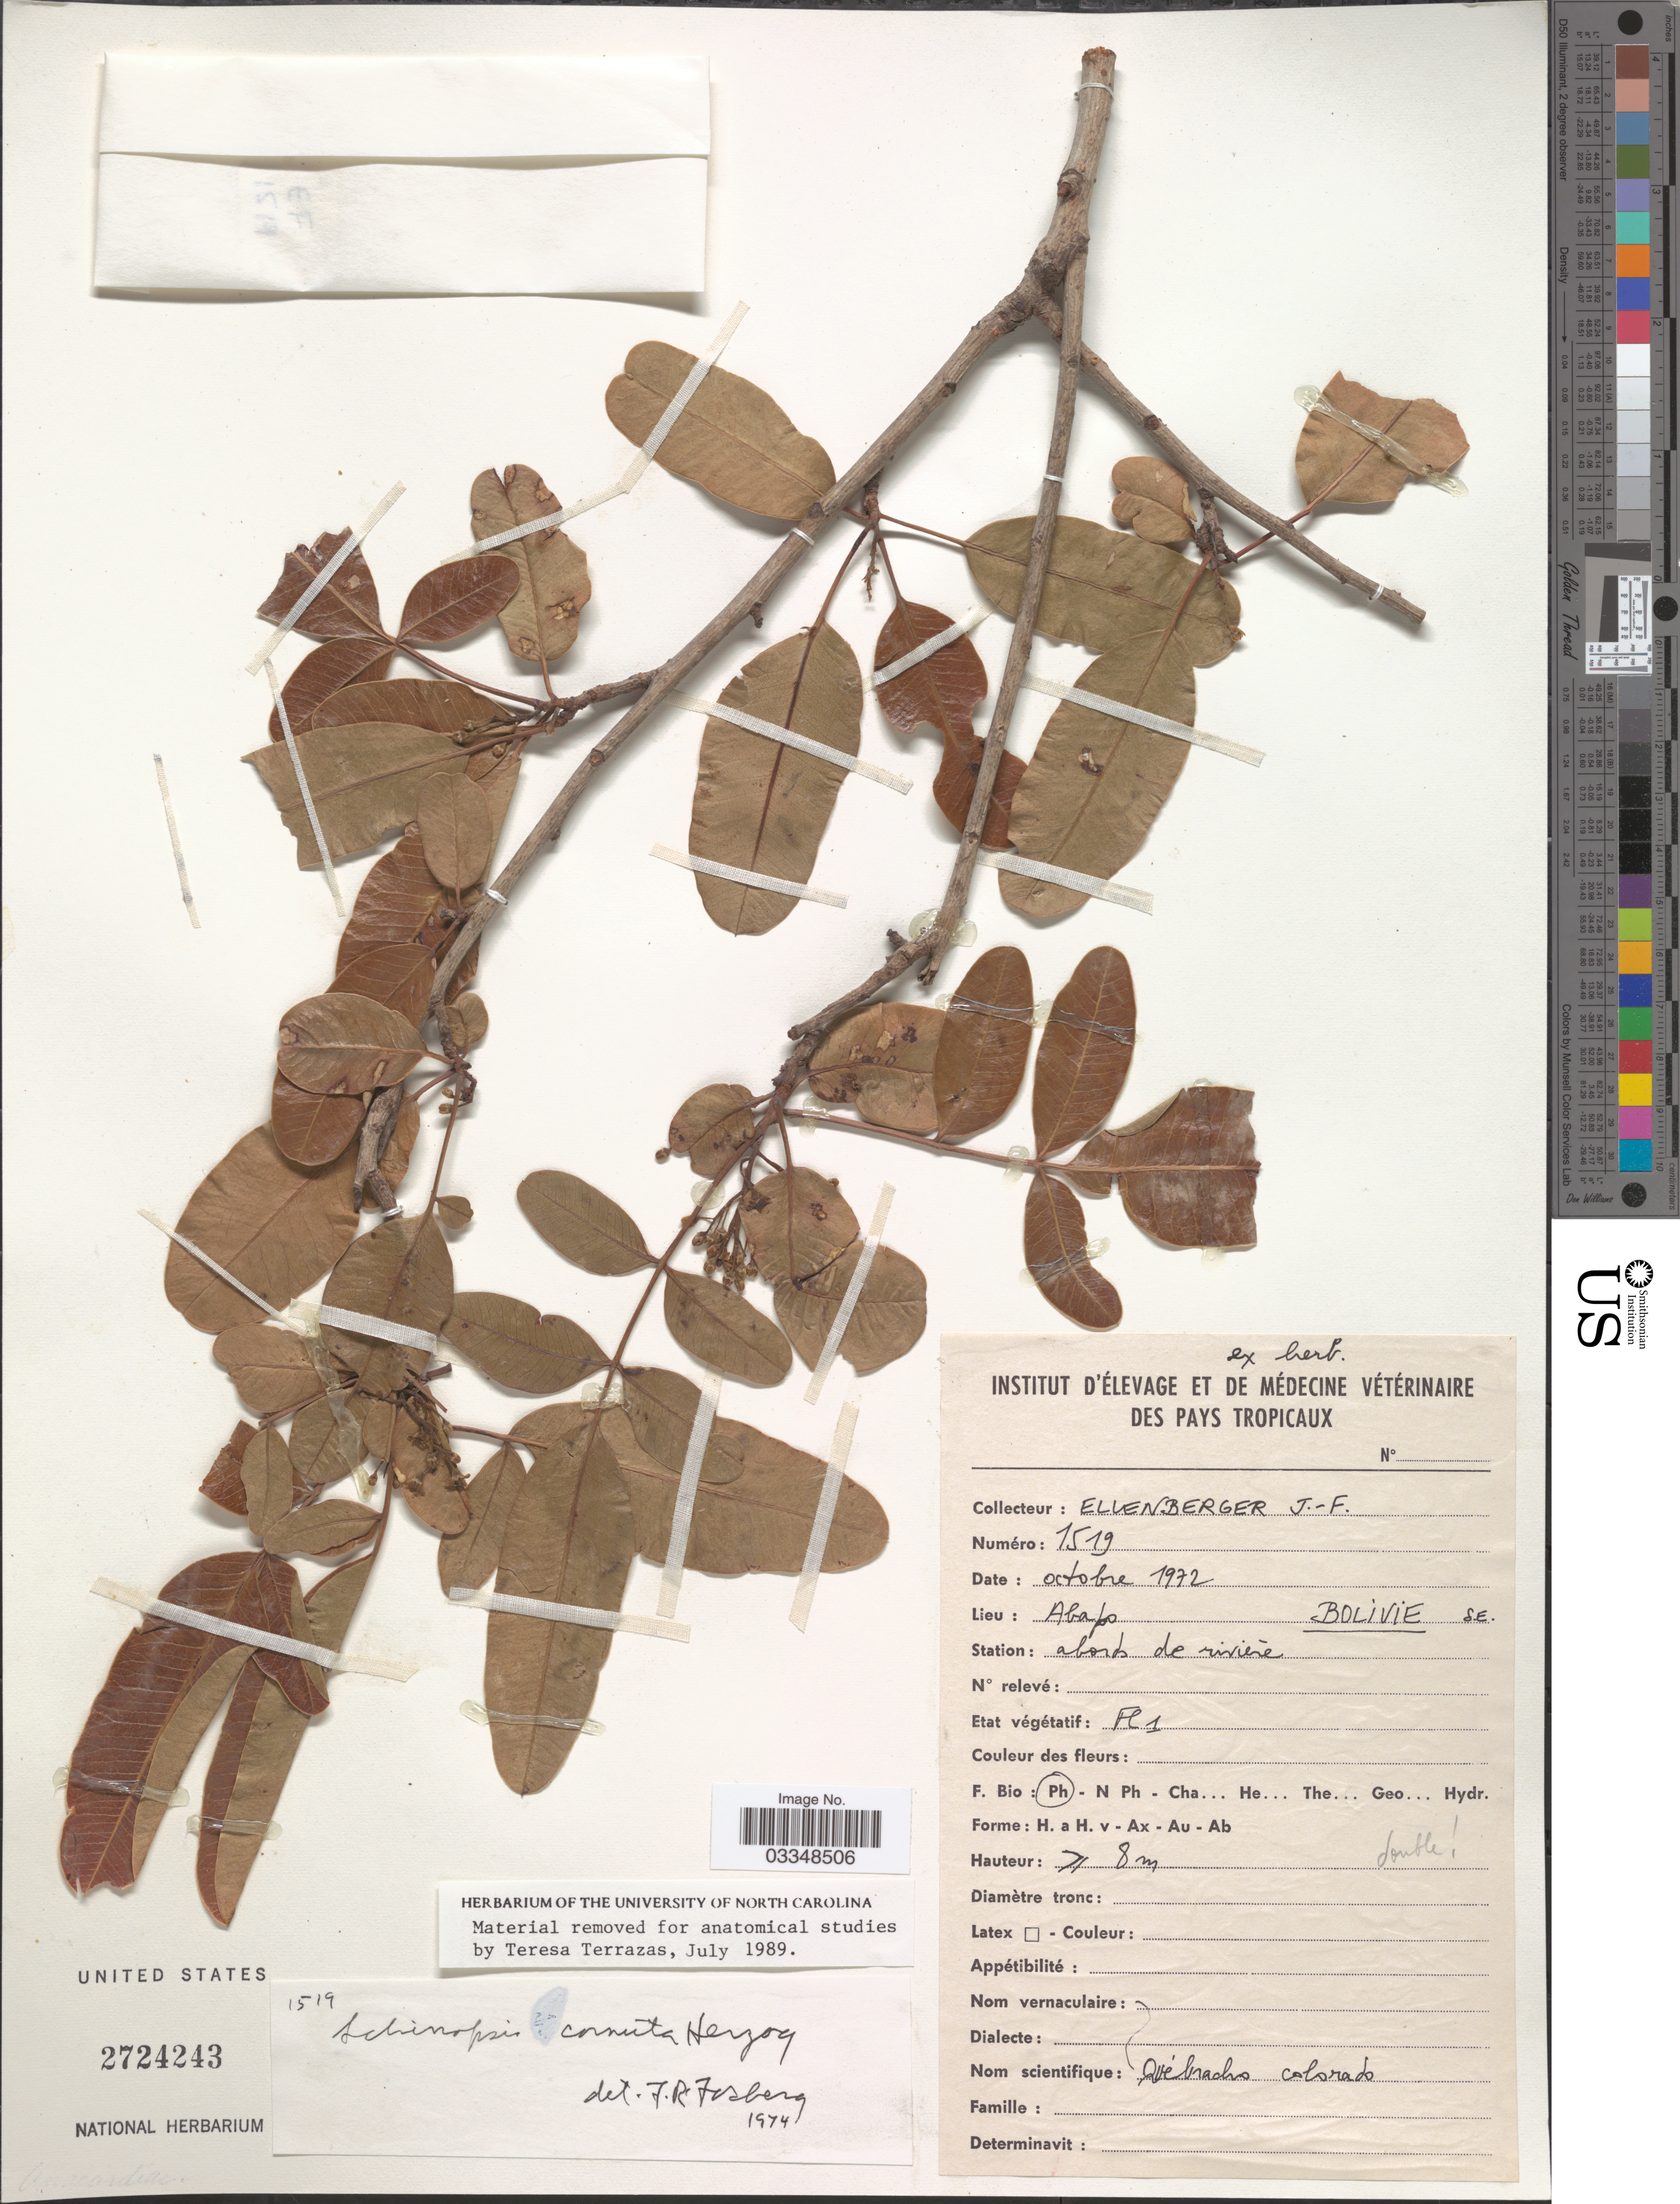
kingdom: Plantae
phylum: Tracheophyta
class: Magnoliopsida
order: Sapindales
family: Anacardiaceae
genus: Schinopsis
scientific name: Schinopsis cornuta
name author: Loes. ex Herzog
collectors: J. Ellenberger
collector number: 1519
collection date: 1972-10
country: Bolivia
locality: Abapo, Bolivie SE. abords de rivière.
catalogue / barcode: US 2724243